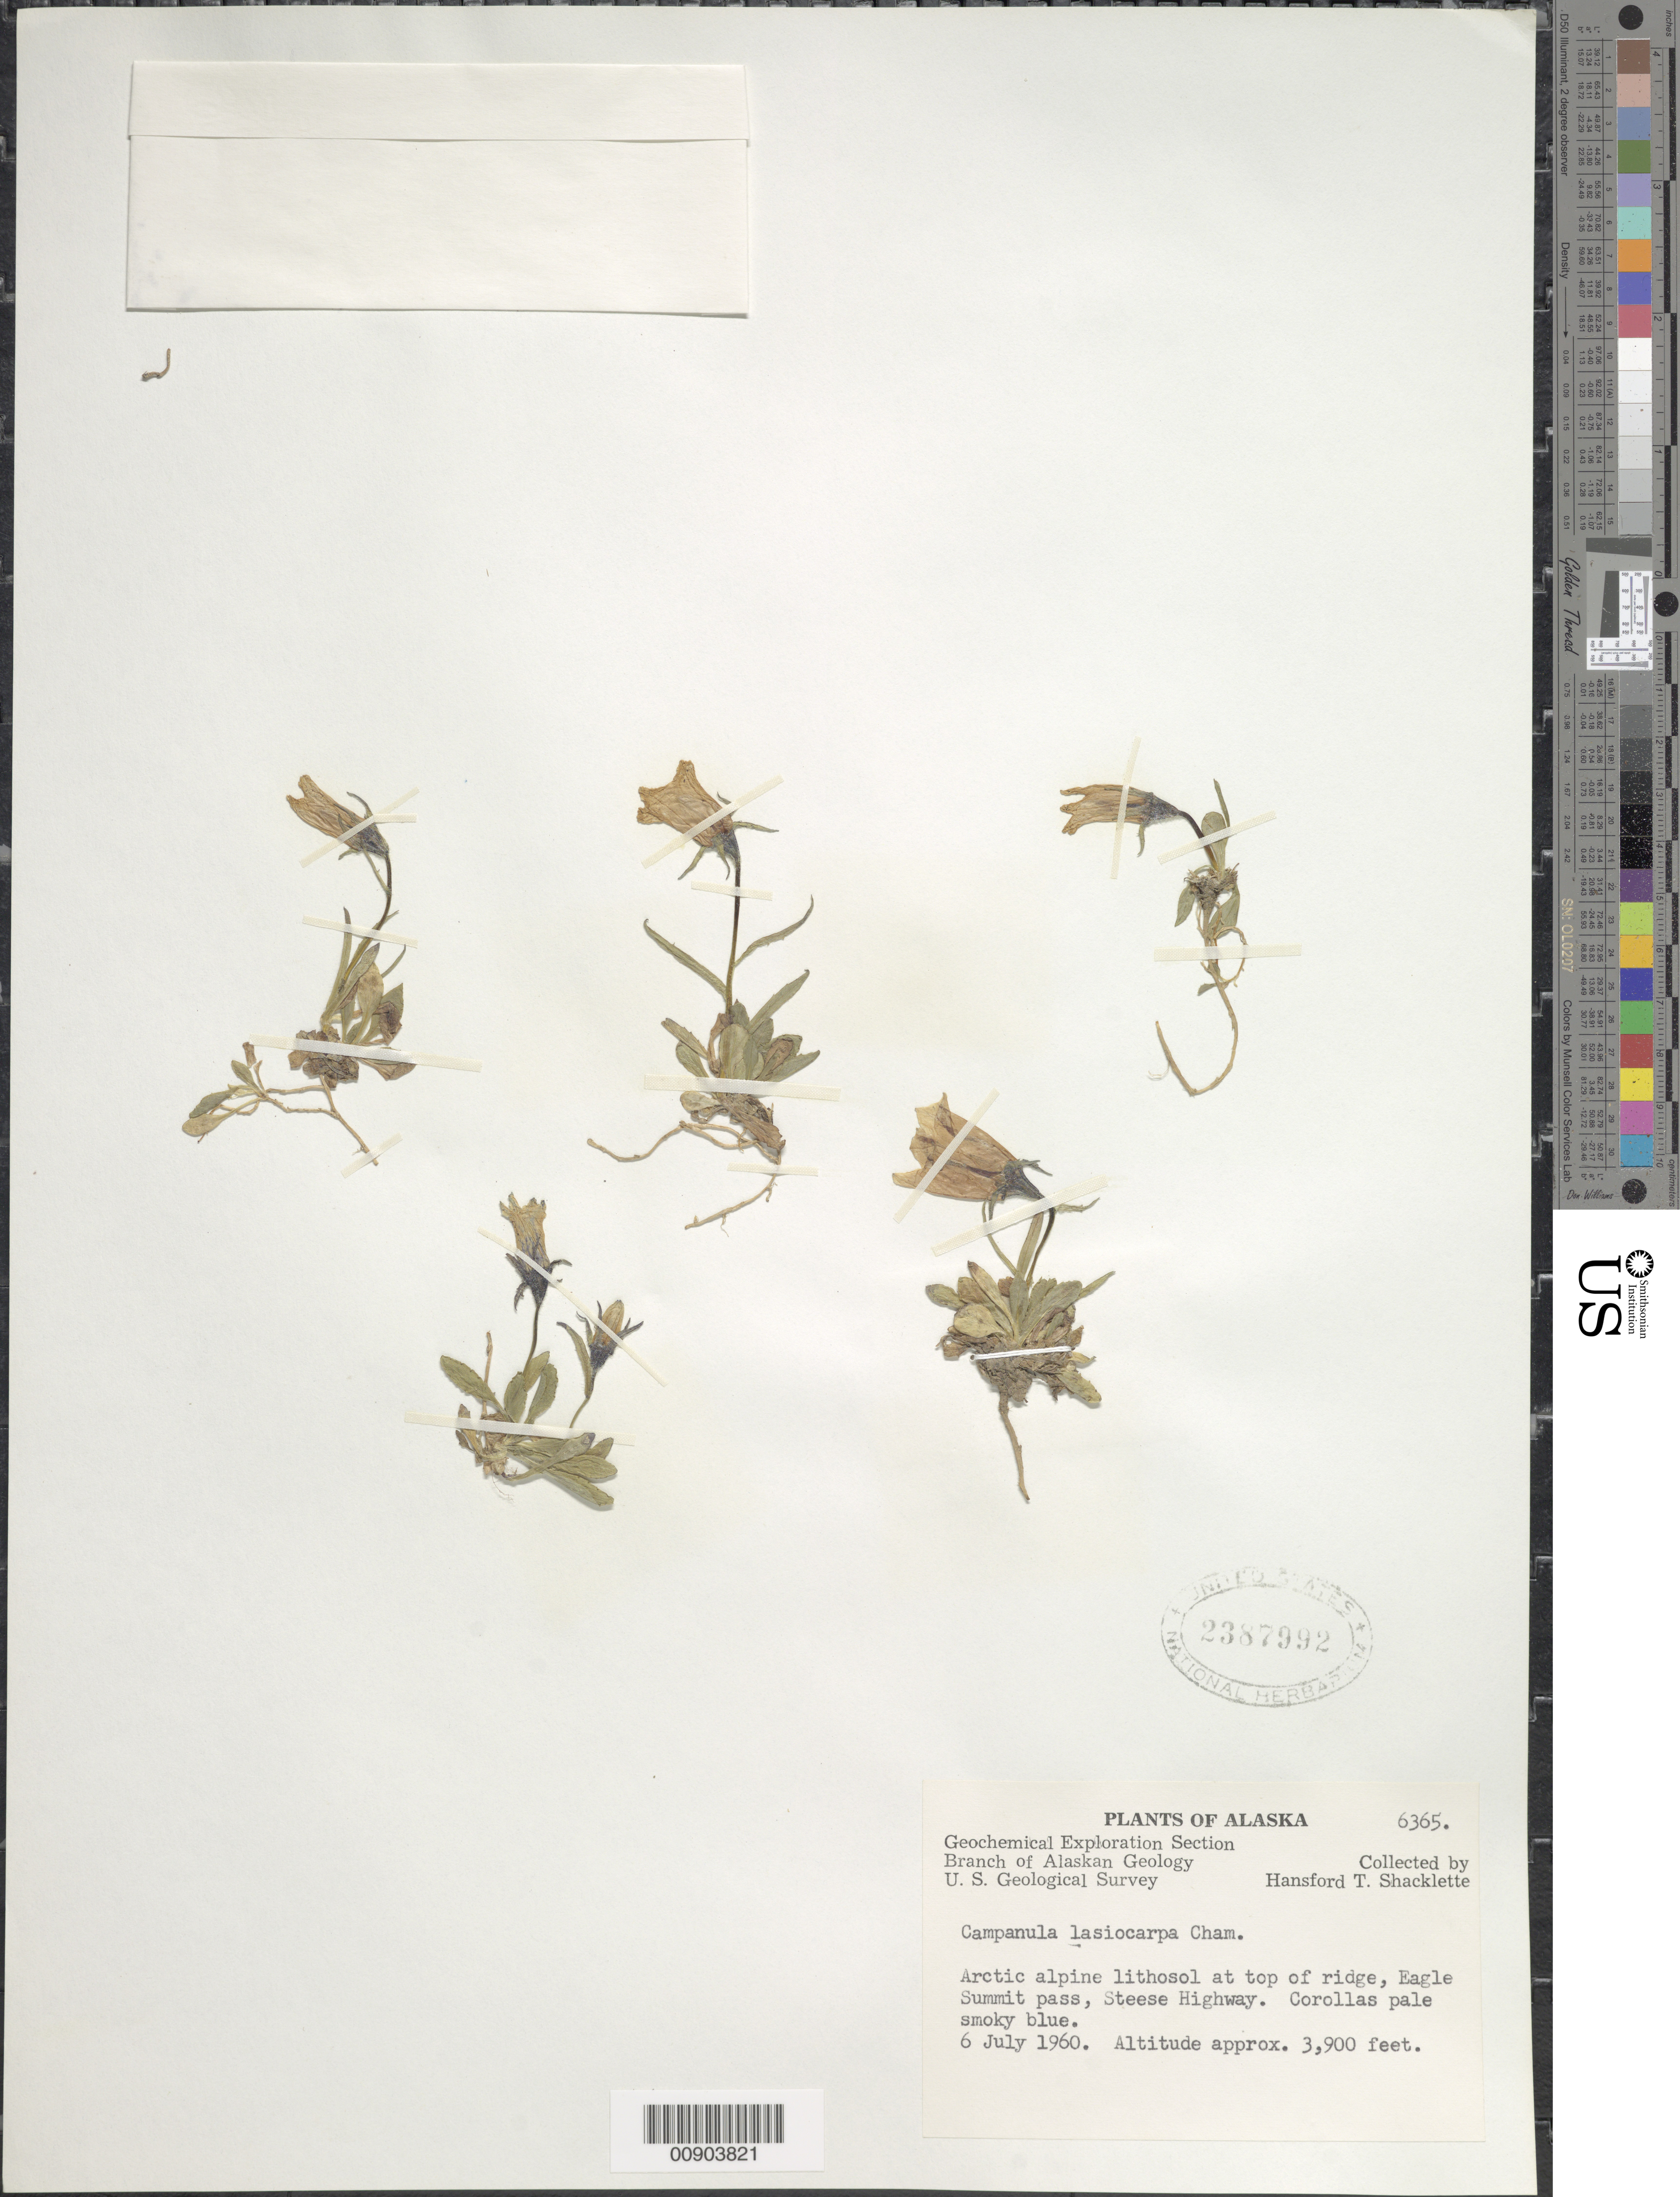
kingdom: Plantae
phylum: Tracheophyta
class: Magnoliopsida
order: Asterales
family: Campanulaceae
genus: Campanula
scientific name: Campanula lasiocarpa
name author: Cham.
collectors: H. Shacklette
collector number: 6365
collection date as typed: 6 July 1960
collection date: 1960-07-06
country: United States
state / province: Alaska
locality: Eagle Summti pass, Steese Highway.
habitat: Arctic alpine lithosol at top of ridge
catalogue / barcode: US 2387992